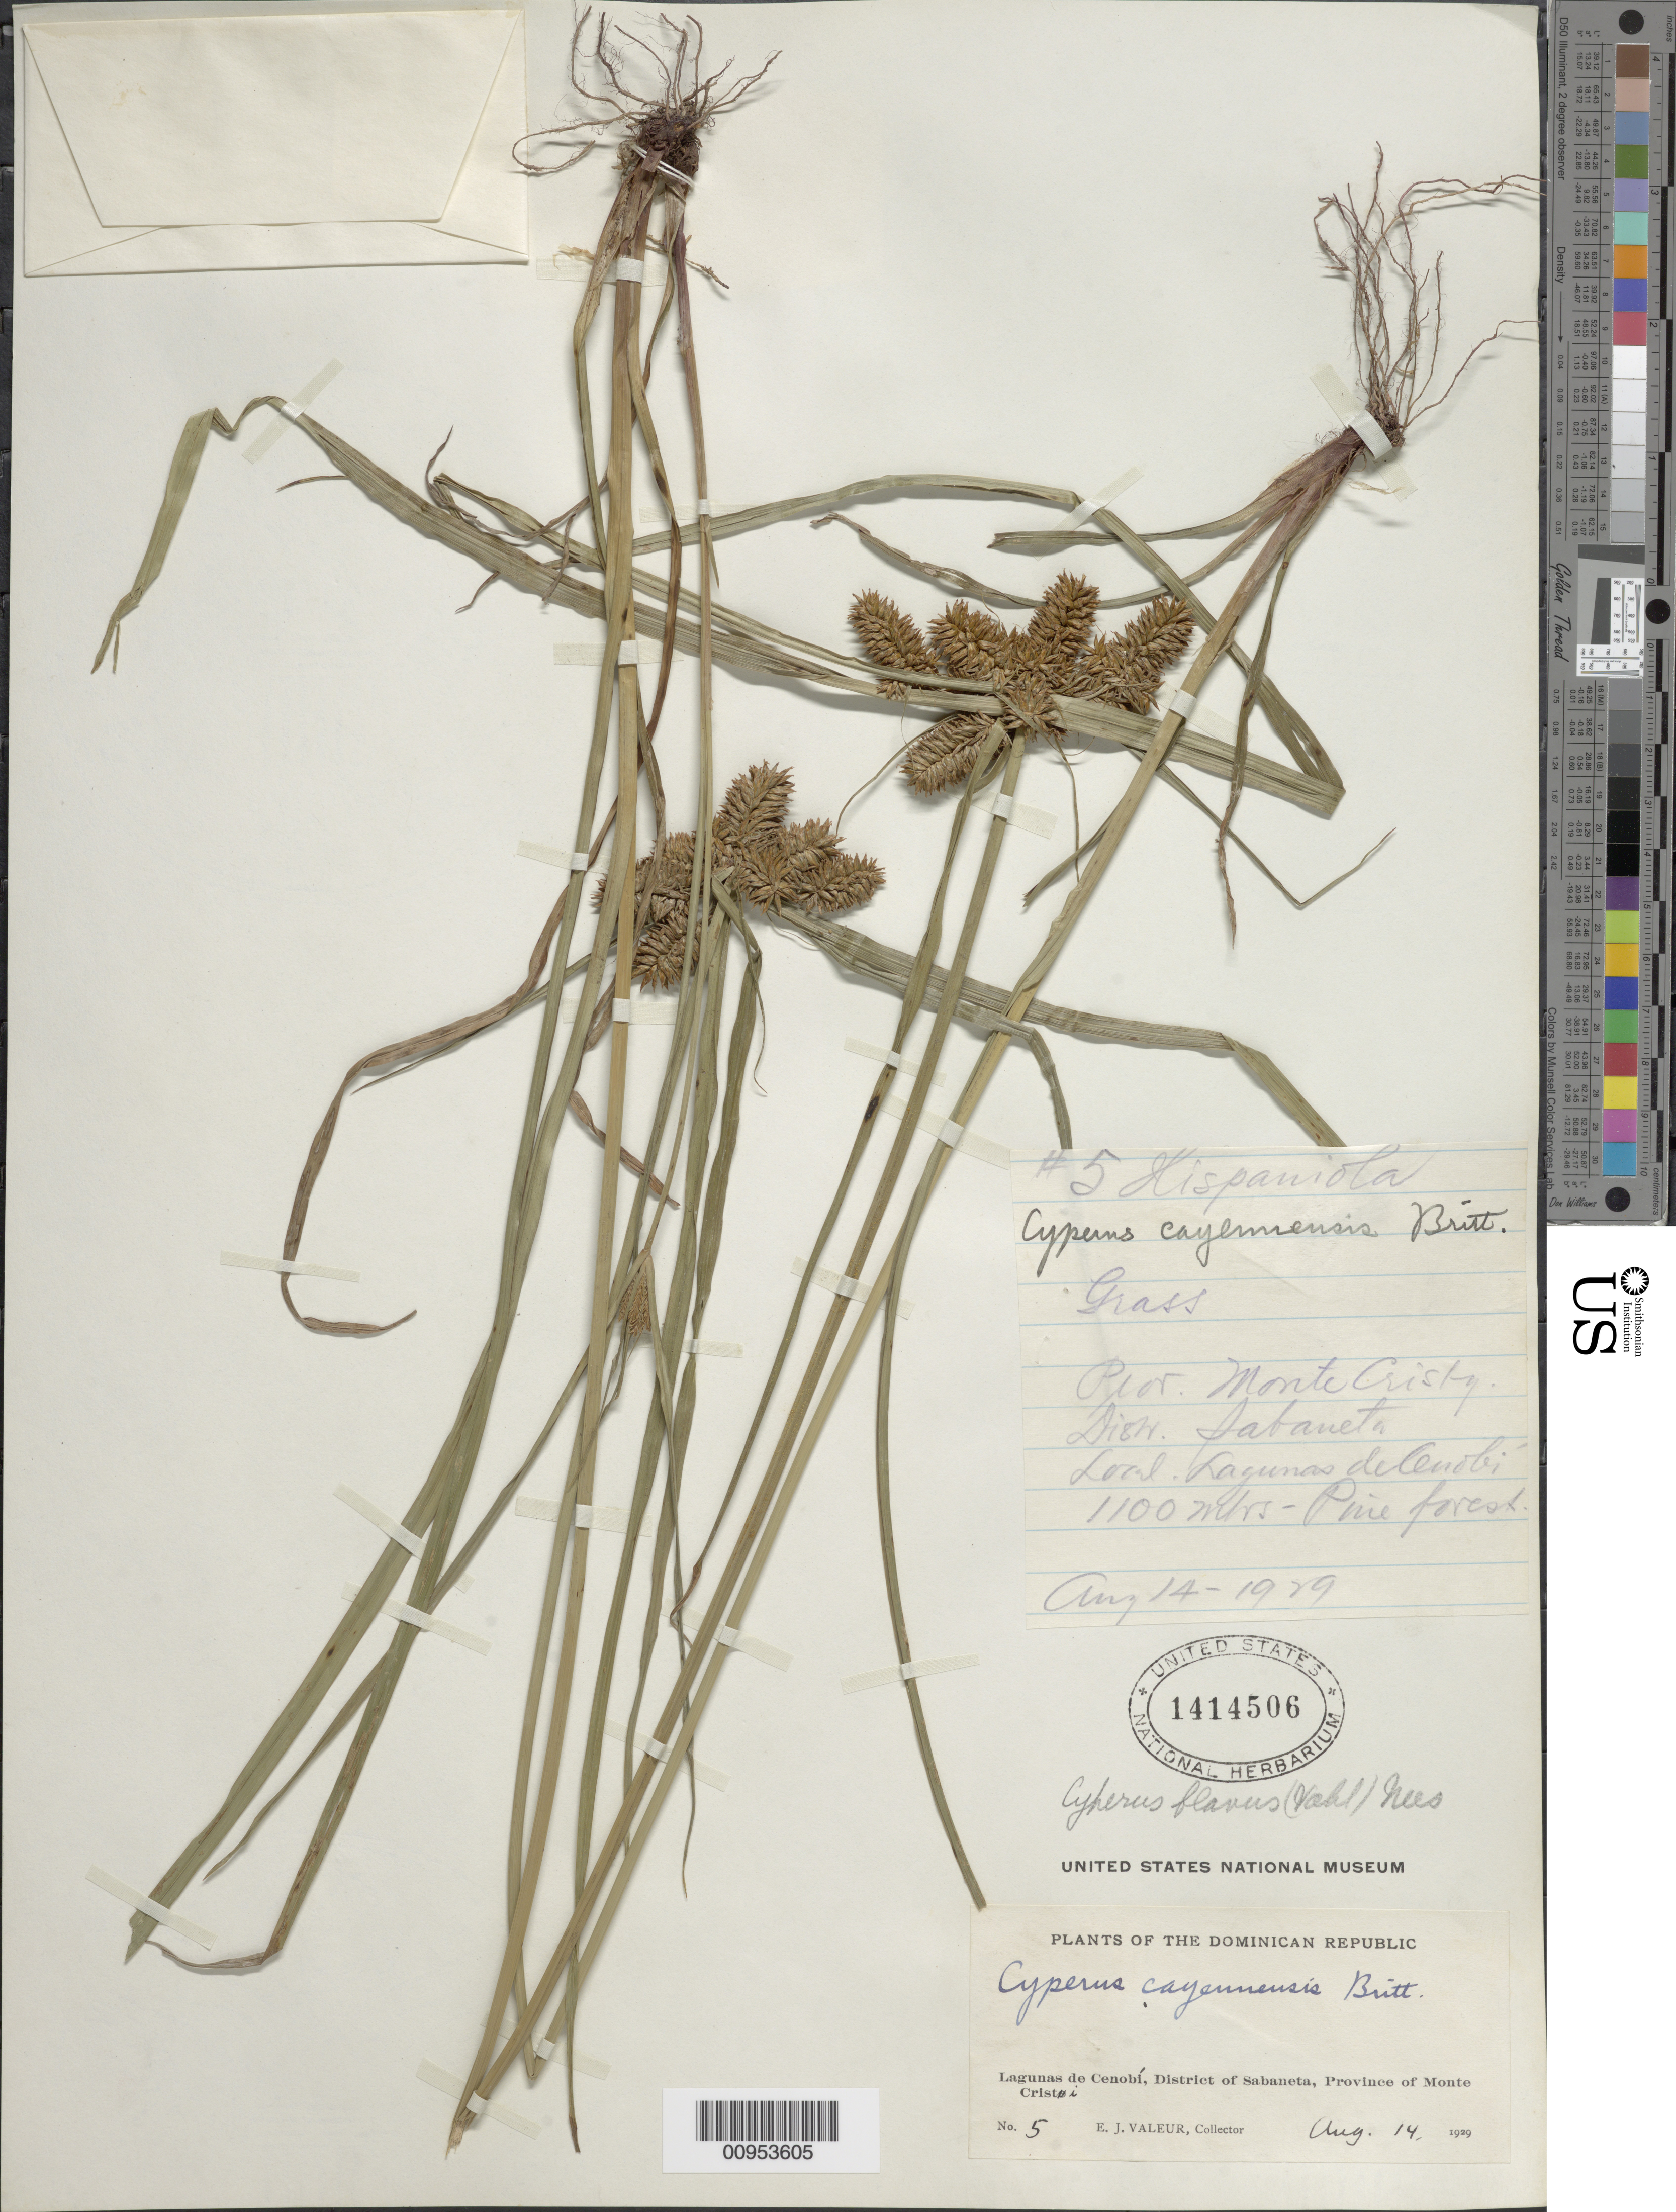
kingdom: Plantae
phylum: Tracheophyta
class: Liliopsida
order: Poales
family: Cyperaceae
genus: Cyperus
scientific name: Cyperus aggregatus var. aggregatus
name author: (Willd.) Endl.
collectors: E. Valeur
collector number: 5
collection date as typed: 14 Aug 1929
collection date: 1929-08-14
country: Dominican Republic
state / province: Monte Cristi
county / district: Sabaneta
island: Hispaniola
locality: Lagunas de Cenobí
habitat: Pine forest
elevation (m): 1100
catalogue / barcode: US 1414506